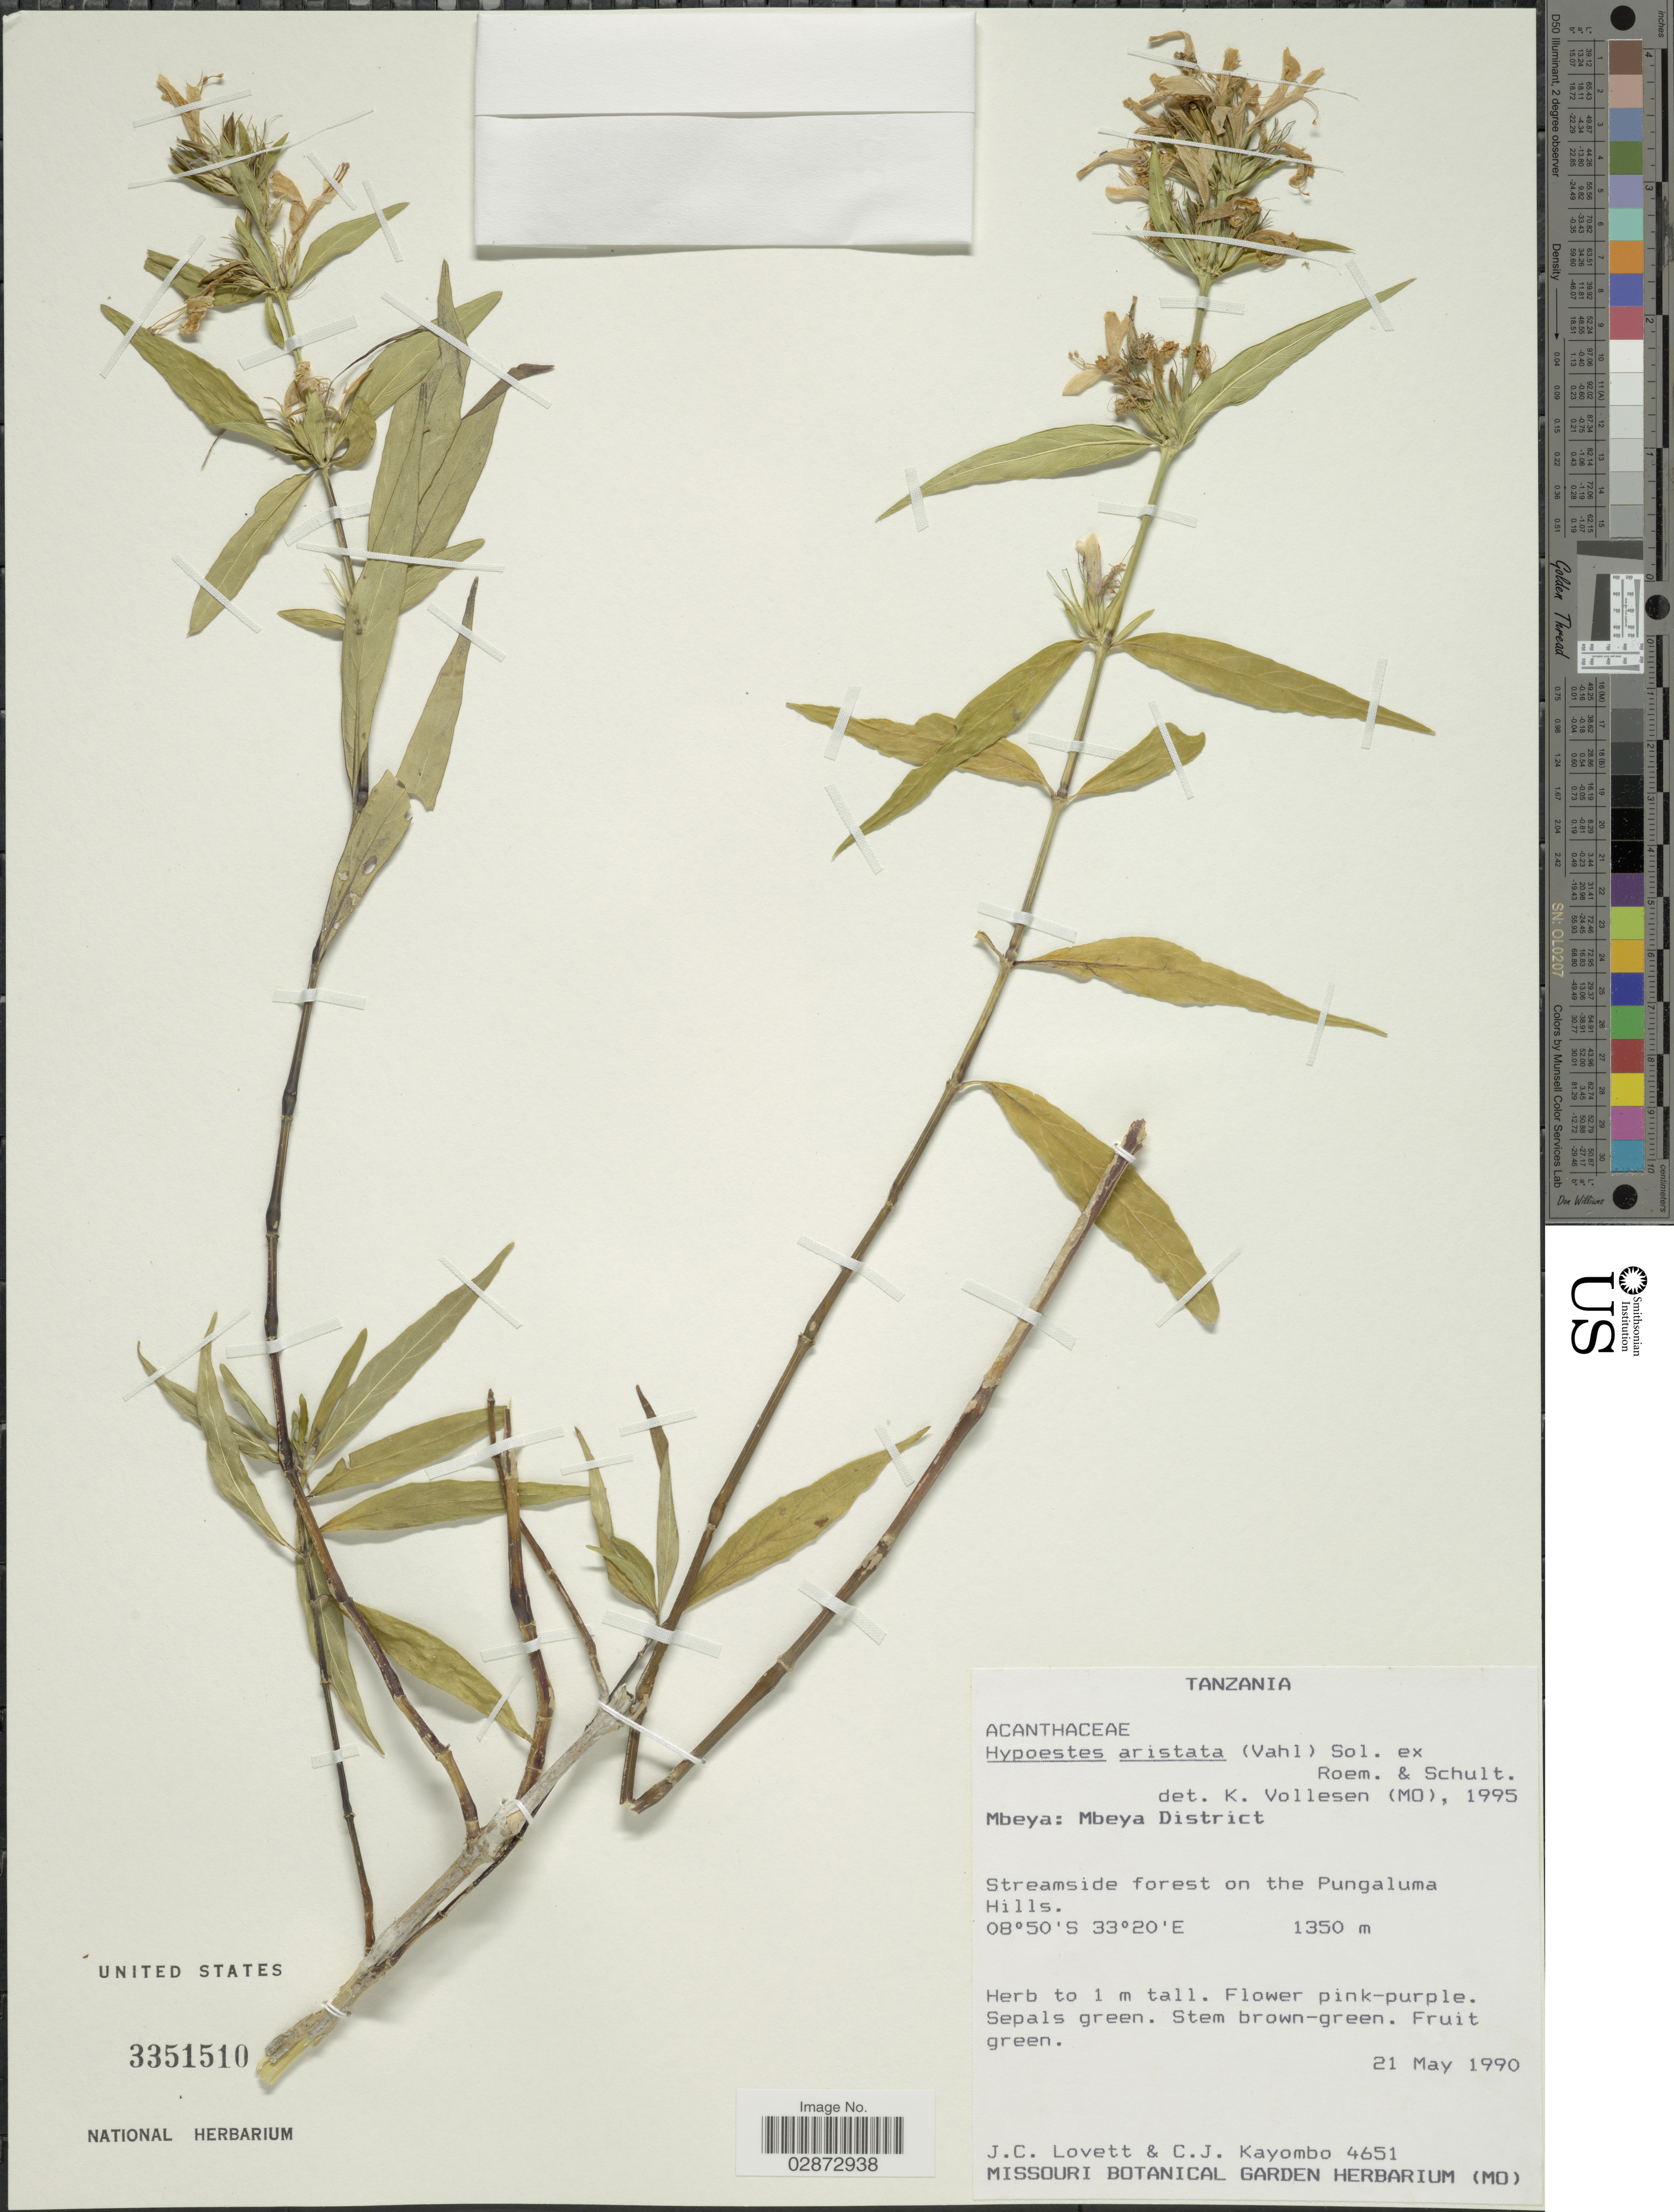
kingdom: Plantae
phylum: Tracheophyta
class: Magnoliopsida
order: Lamiales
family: Acanthaceae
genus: Hypoestes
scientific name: Hypoestes aristata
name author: (Vahl) Sol. ex Roem. & Schult.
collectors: J. Lovett & C. Kayombo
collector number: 4651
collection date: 1990-05-21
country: Tanzania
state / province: Mbeya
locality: Mbeya District, Streamside forest on the Pungaluma Hills.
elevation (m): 1350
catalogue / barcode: US 3351510